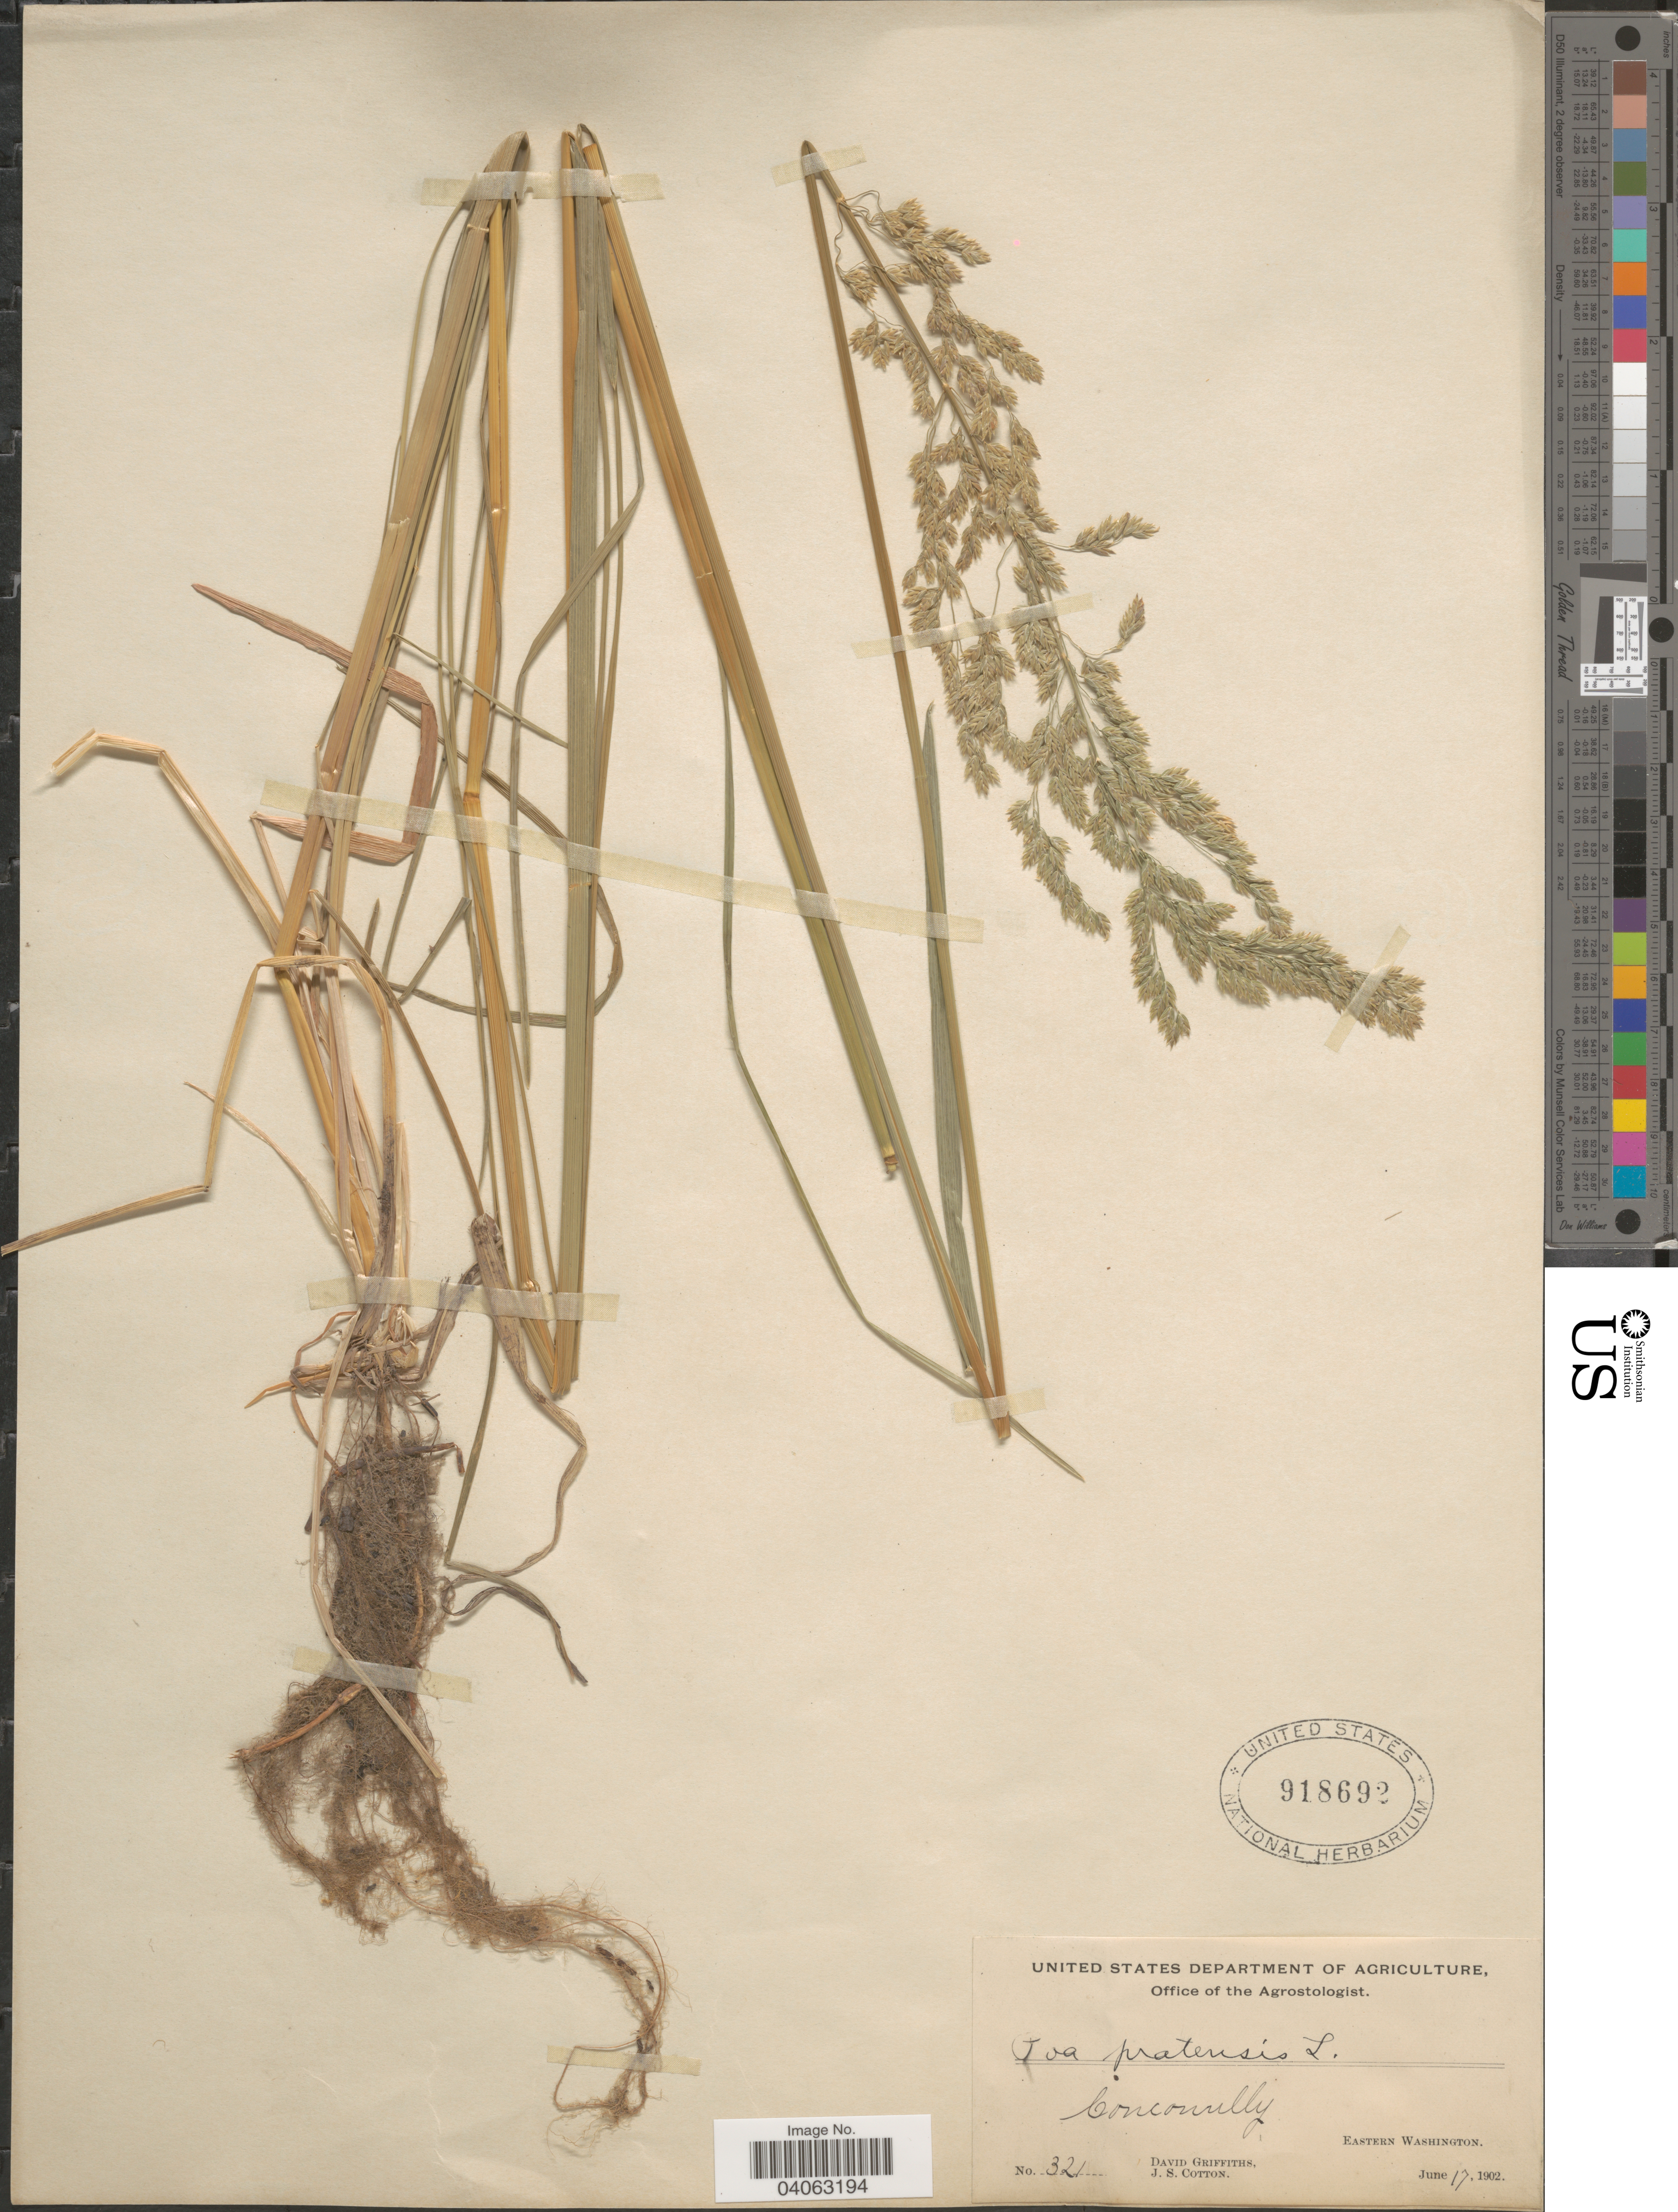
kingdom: Plantae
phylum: Tracheophyta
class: Liliopsida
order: Poales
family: Poaceae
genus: Poa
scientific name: Poa pratensis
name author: L.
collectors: D. Griffiths & J. S. Cotton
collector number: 321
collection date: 1902-06-17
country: United States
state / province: Washington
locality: Conconully. Eastern Washington.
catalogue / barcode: US 918692